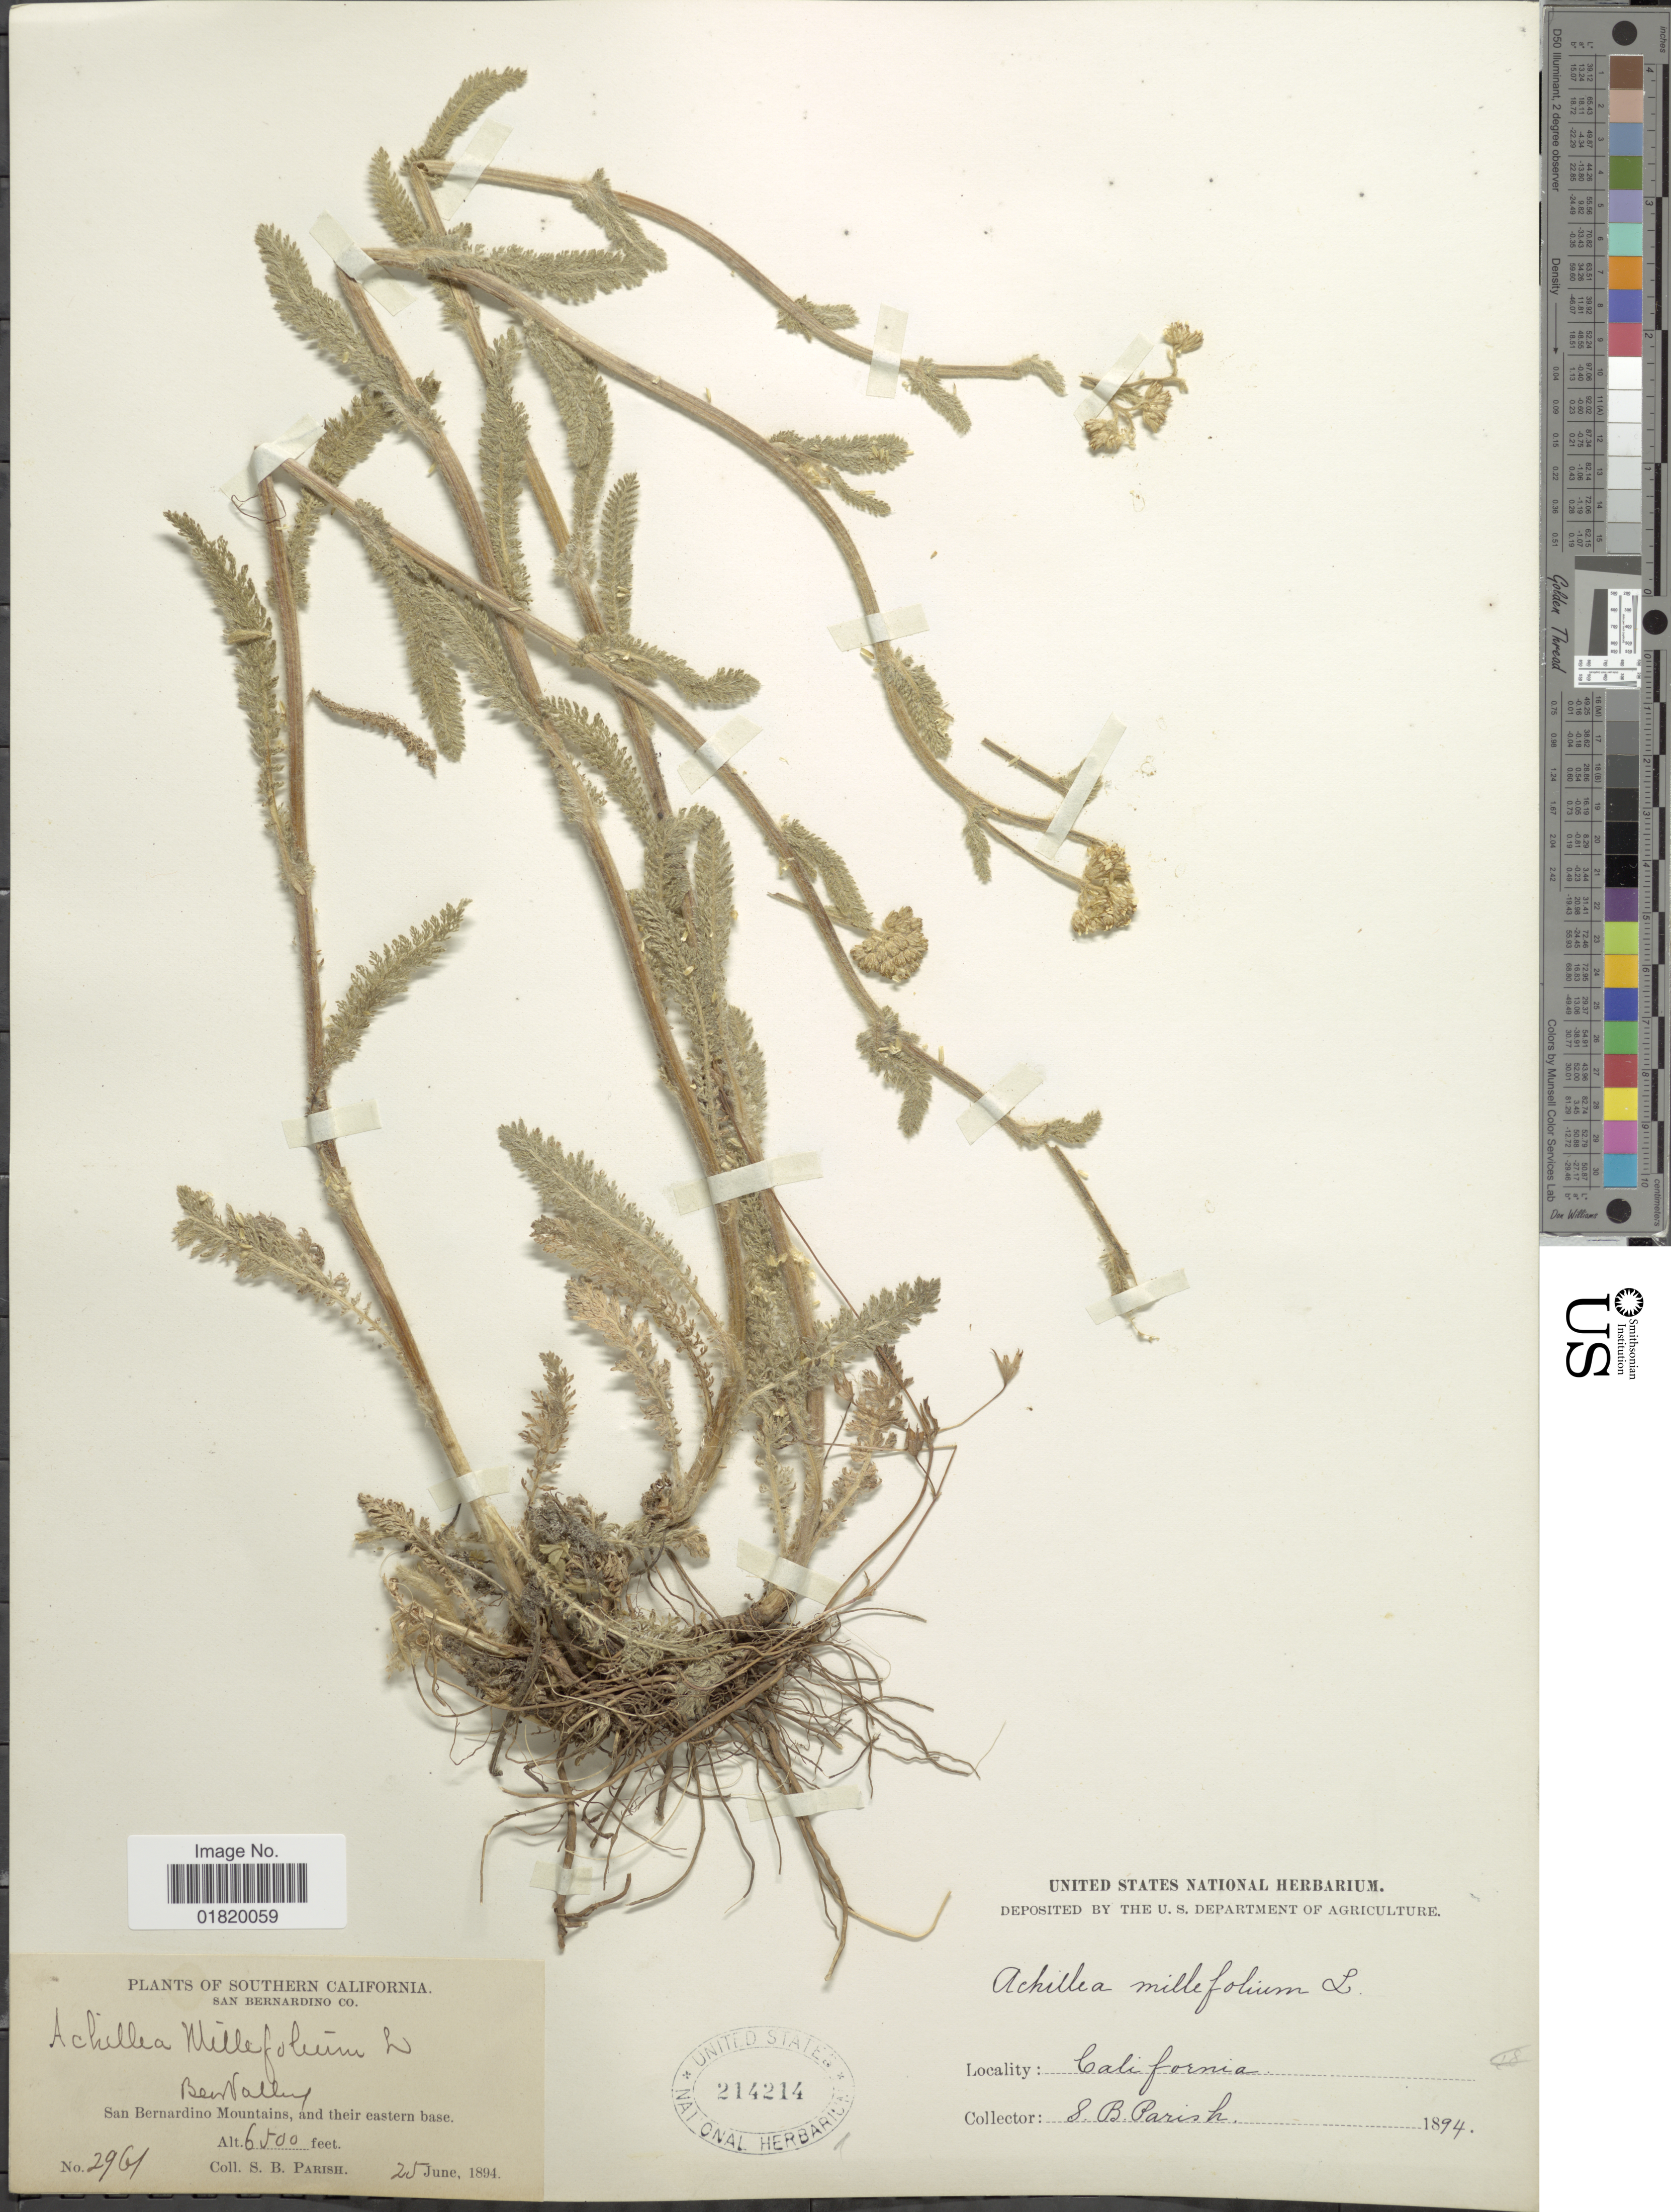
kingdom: Plantae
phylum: Tracheophyta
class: Magnoliopsida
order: Asterales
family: Asteraceae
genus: Achillea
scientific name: Achillea lanulosa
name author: Nutt.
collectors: S. B. Parish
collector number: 2961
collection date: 1894-06-25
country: United States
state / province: California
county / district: San Bernardino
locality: Southern California. Bear Valley. San Bernardino Mountains, and their eastern base.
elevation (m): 1981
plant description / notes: Corrected "Beer Valley" to "Bear Valley". Removed "San Bernardino Co." from Precise Locality field and added to County field.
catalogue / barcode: US 214214